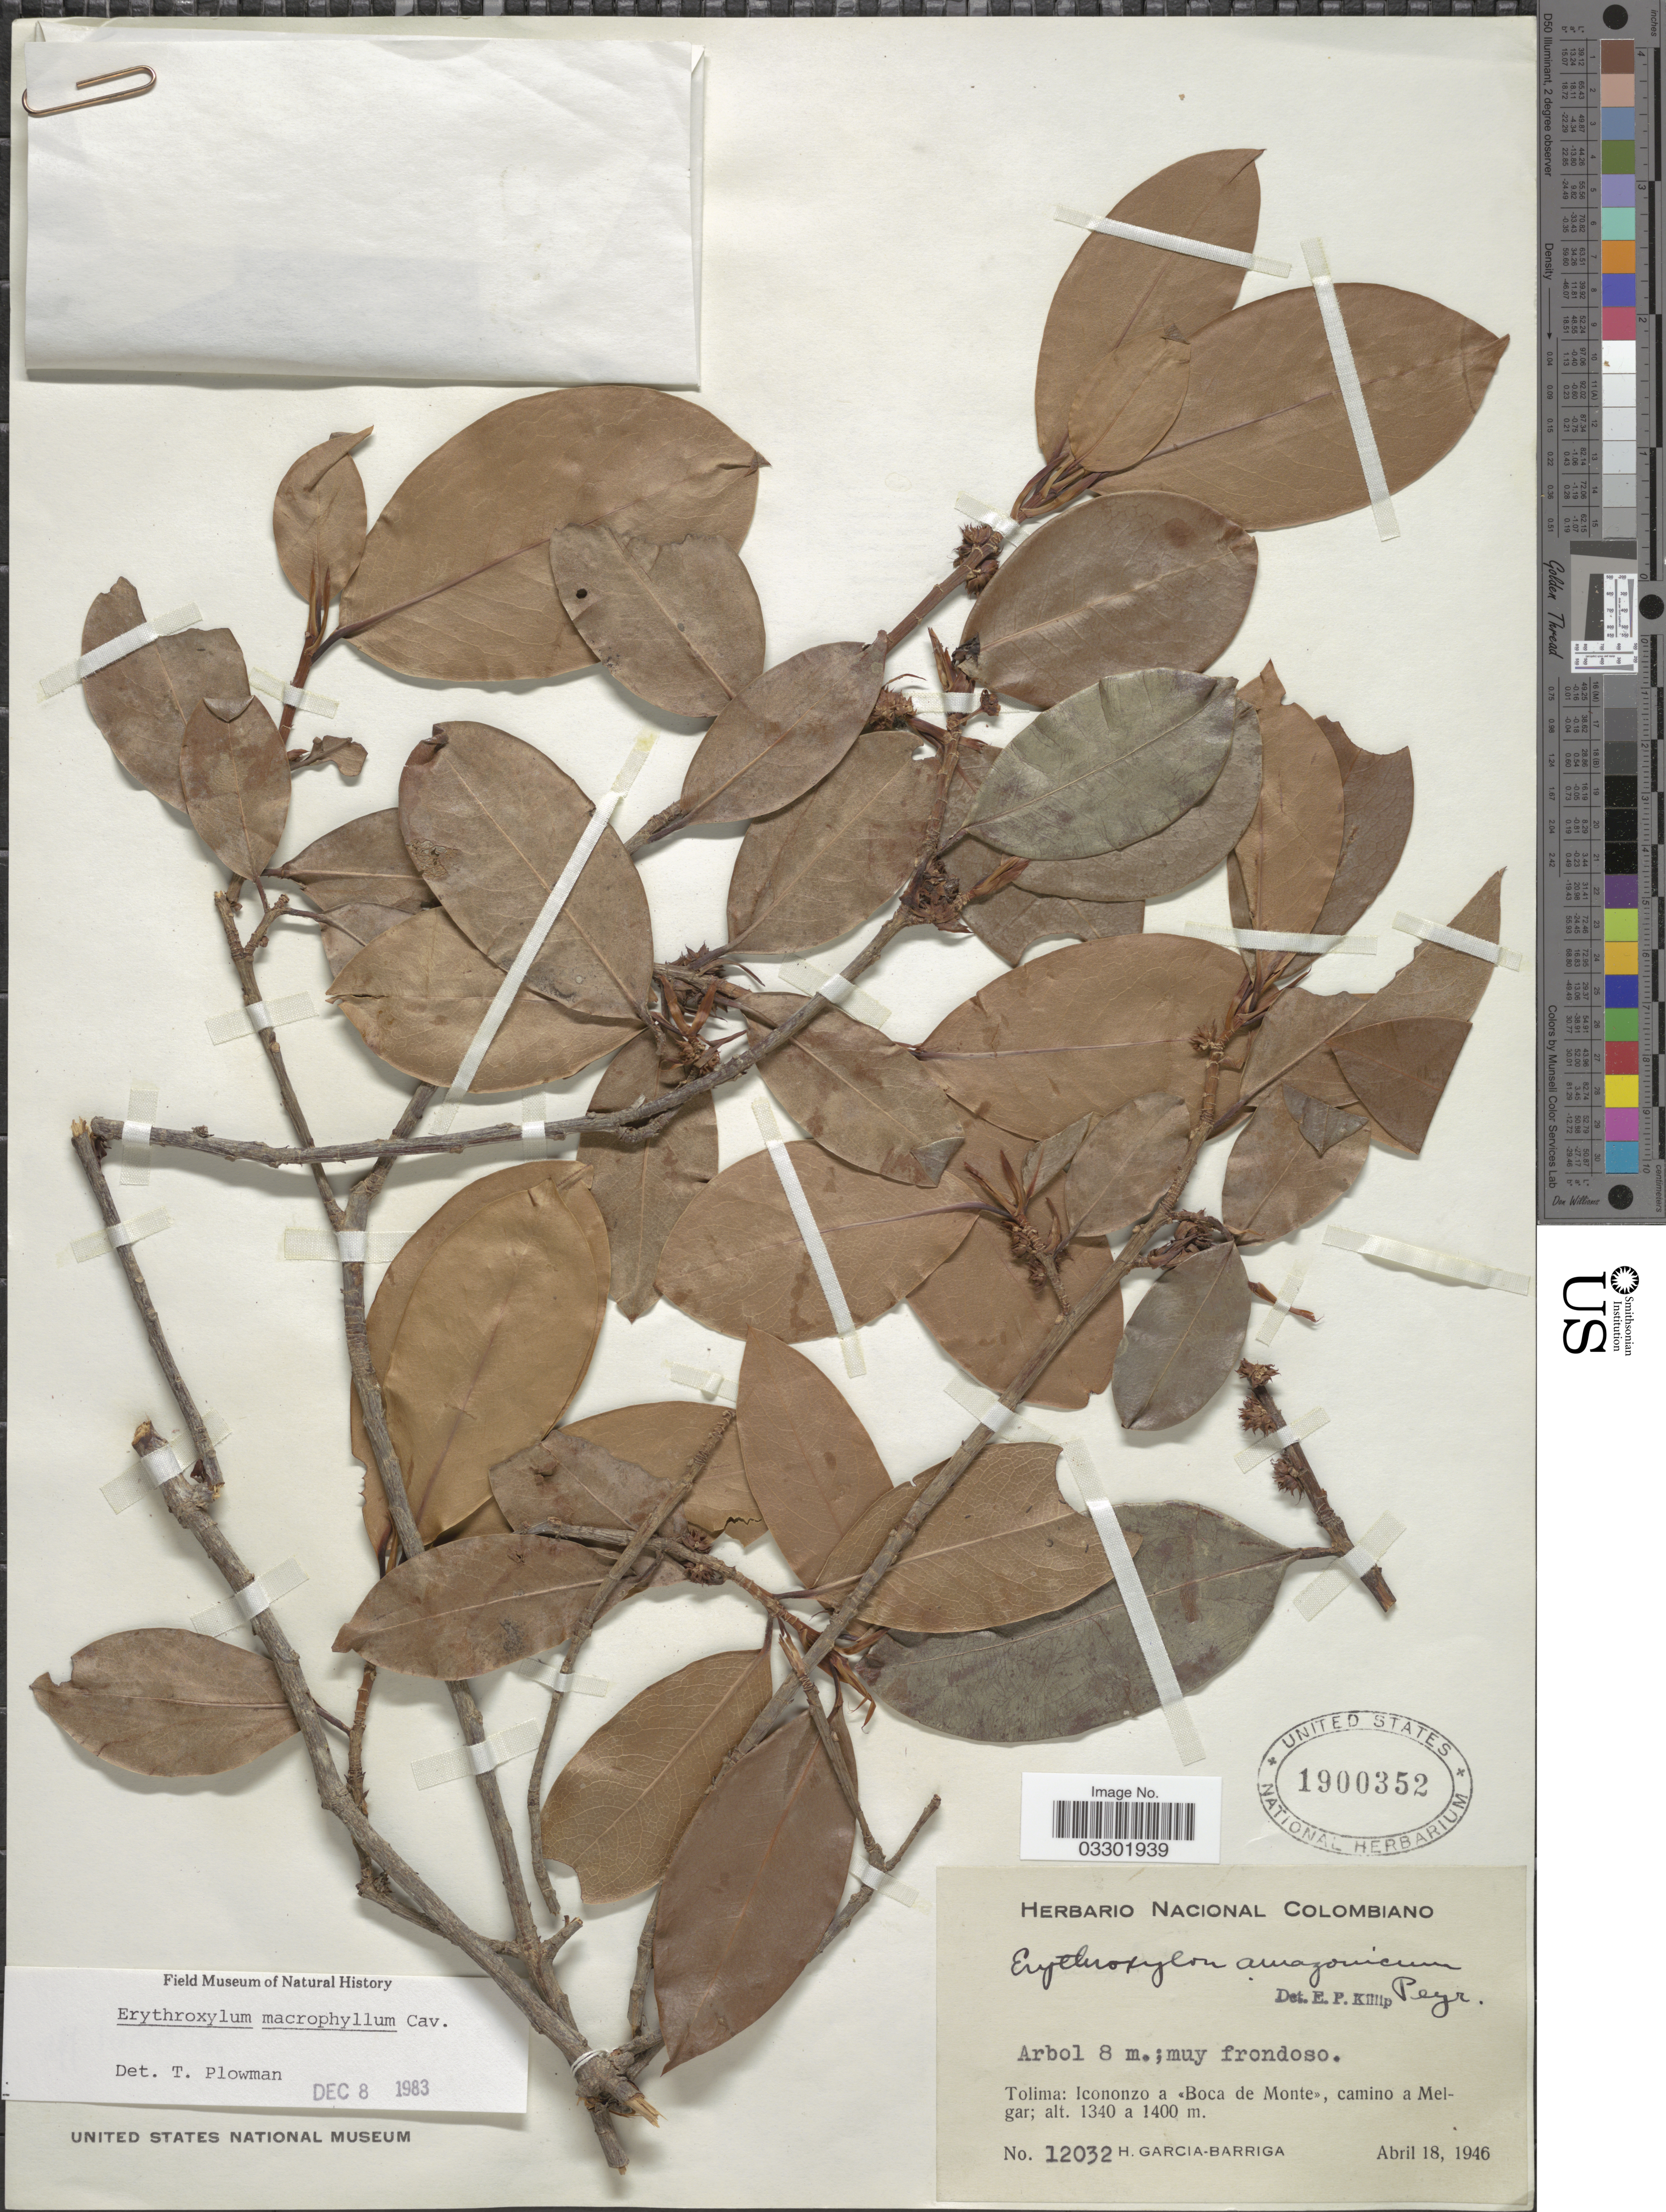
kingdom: Plantae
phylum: Tracheophyta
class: Magnoliopsida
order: Malpighiales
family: Erythroxylaceae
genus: Erythroxylum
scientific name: Erythroxylum macrophyllum var. macrophyllum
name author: Cav.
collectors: H. García Barriga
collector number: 12032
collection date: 1946-04-18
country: Colombia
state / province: Tolima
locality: Icononzo a «Boca de Monte», camino a Meigar.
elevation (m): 1340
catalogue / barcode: US 1900352